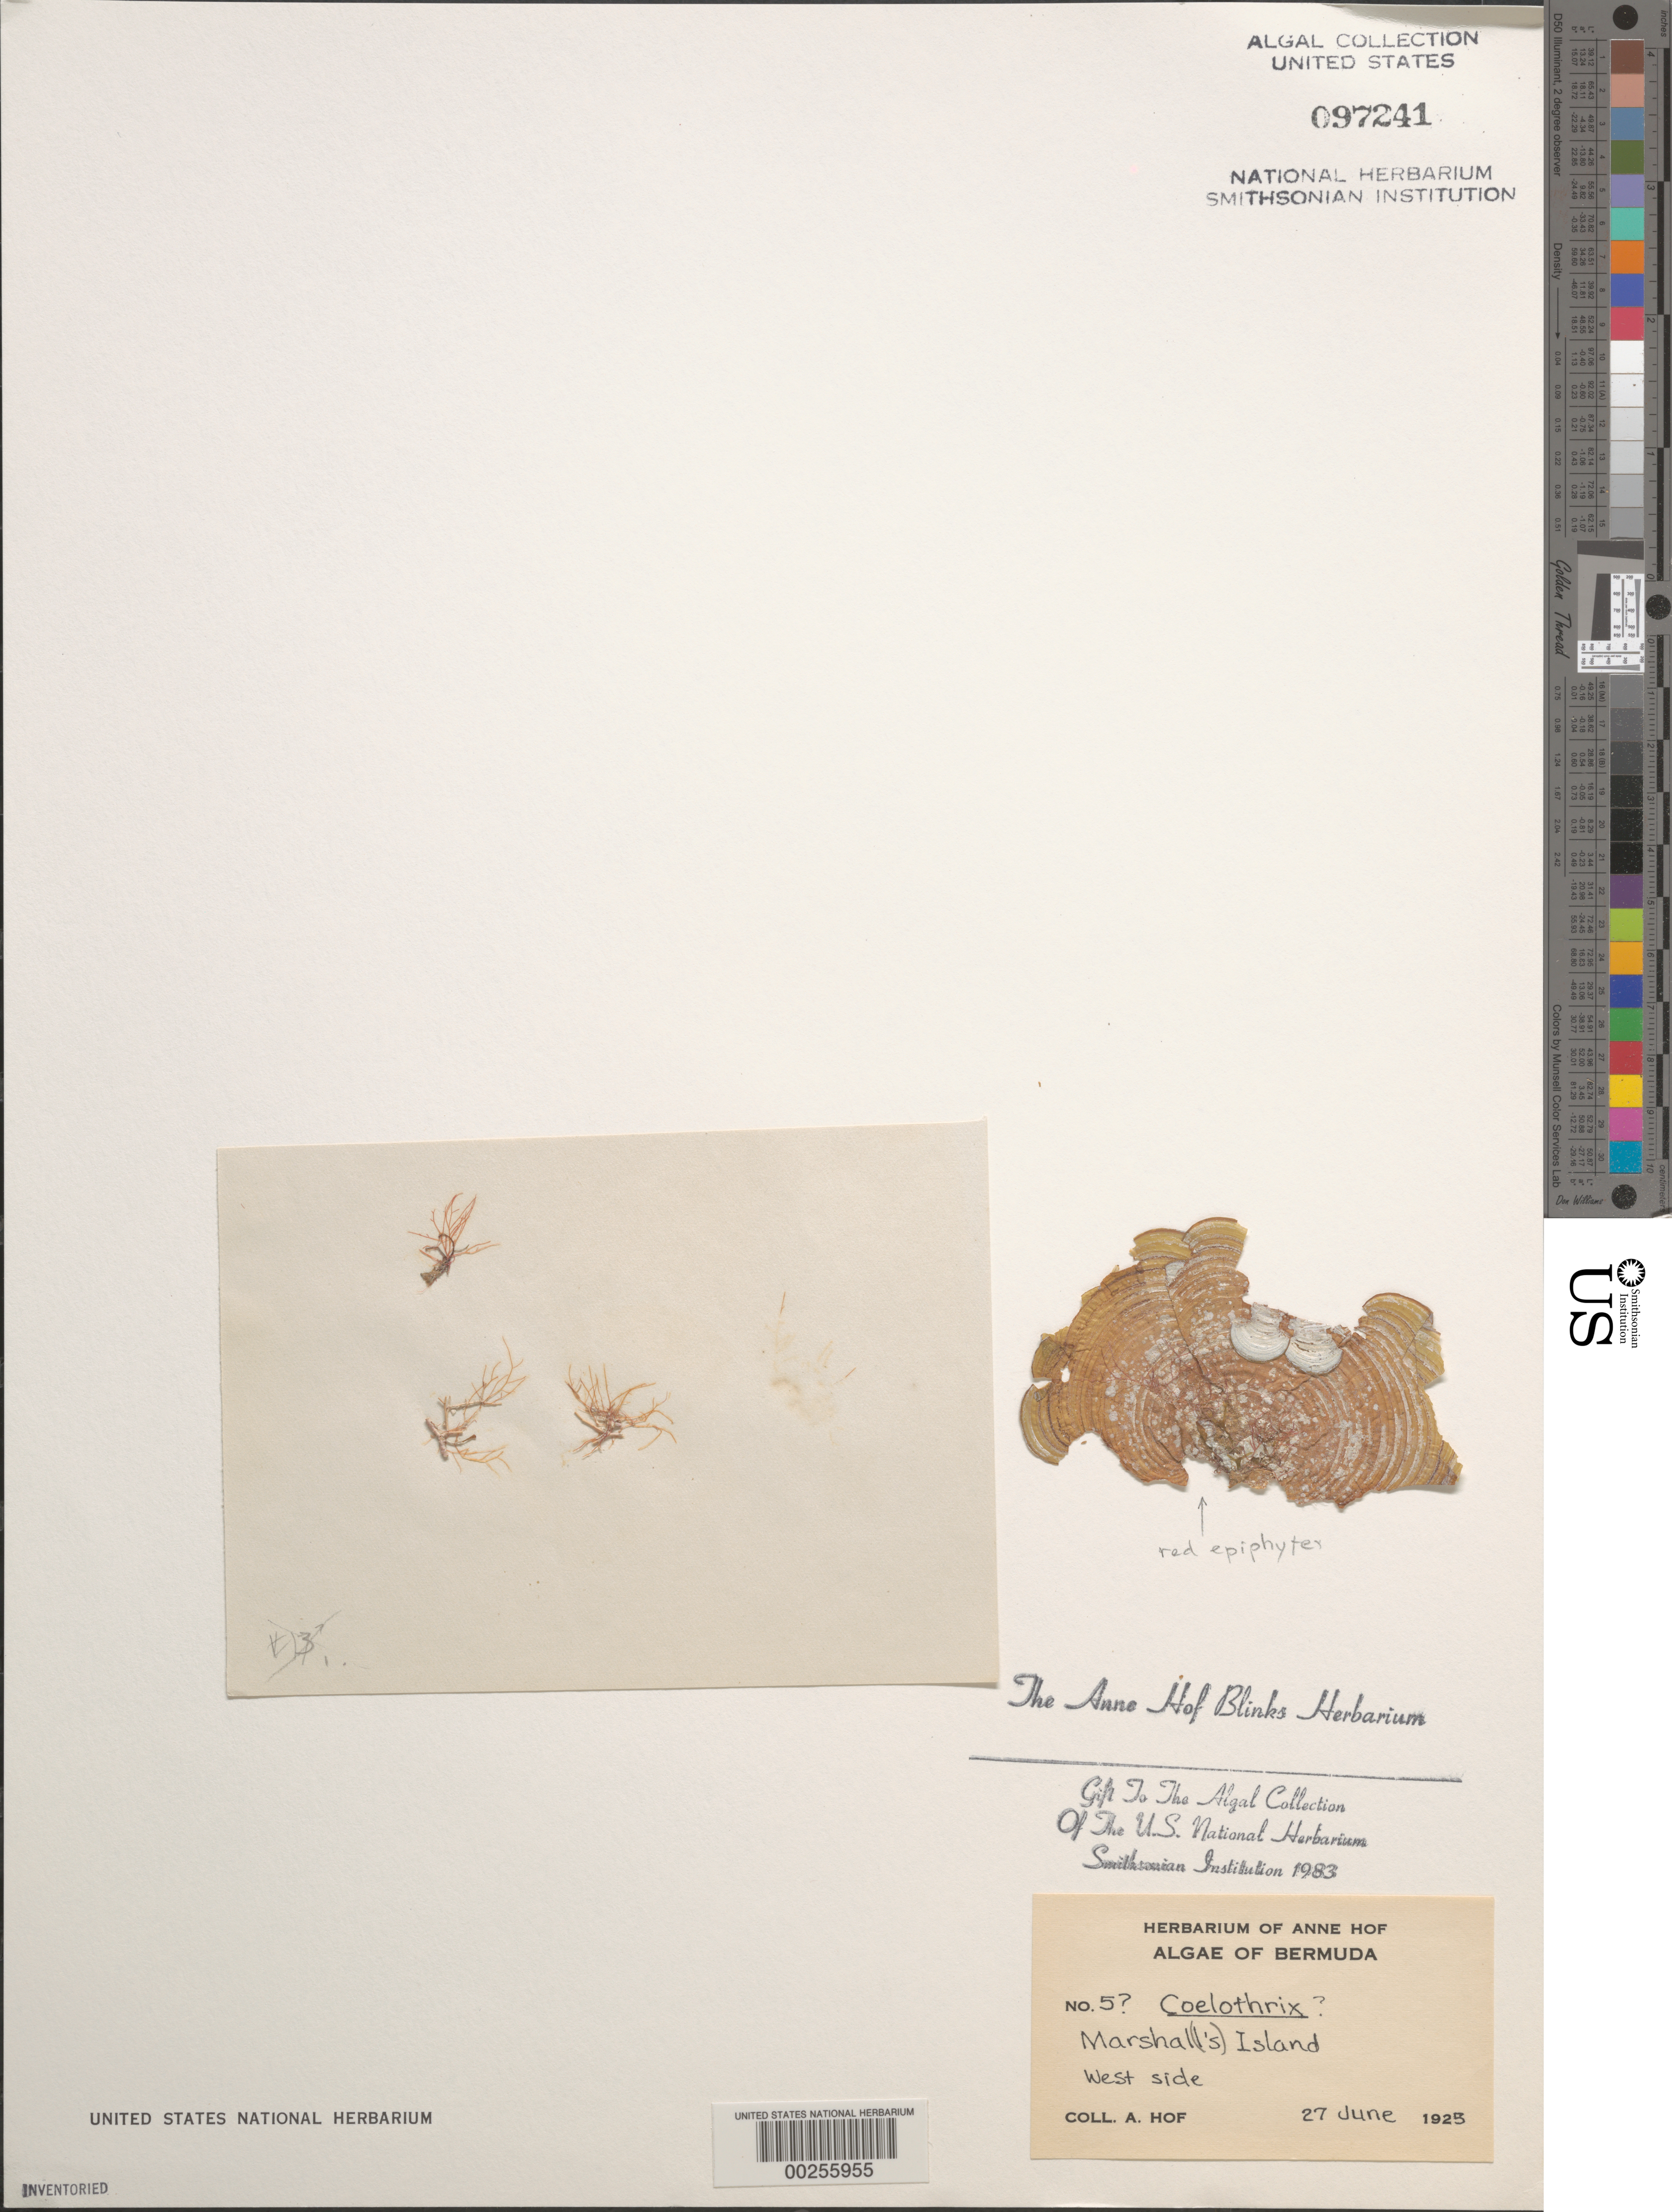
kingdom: Plantae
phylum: Rhodophyta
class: Florideophyceae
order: Rhodymeniales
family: Champiaceae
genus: Coelothrix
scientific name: Coelothrix sp.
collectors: A. Blinks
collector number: AHB 5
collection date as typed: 27 Jun 1925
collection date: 1925-06-27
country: Bermuda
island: Bermuda Island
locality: Marshal Island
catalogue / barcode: US 97241